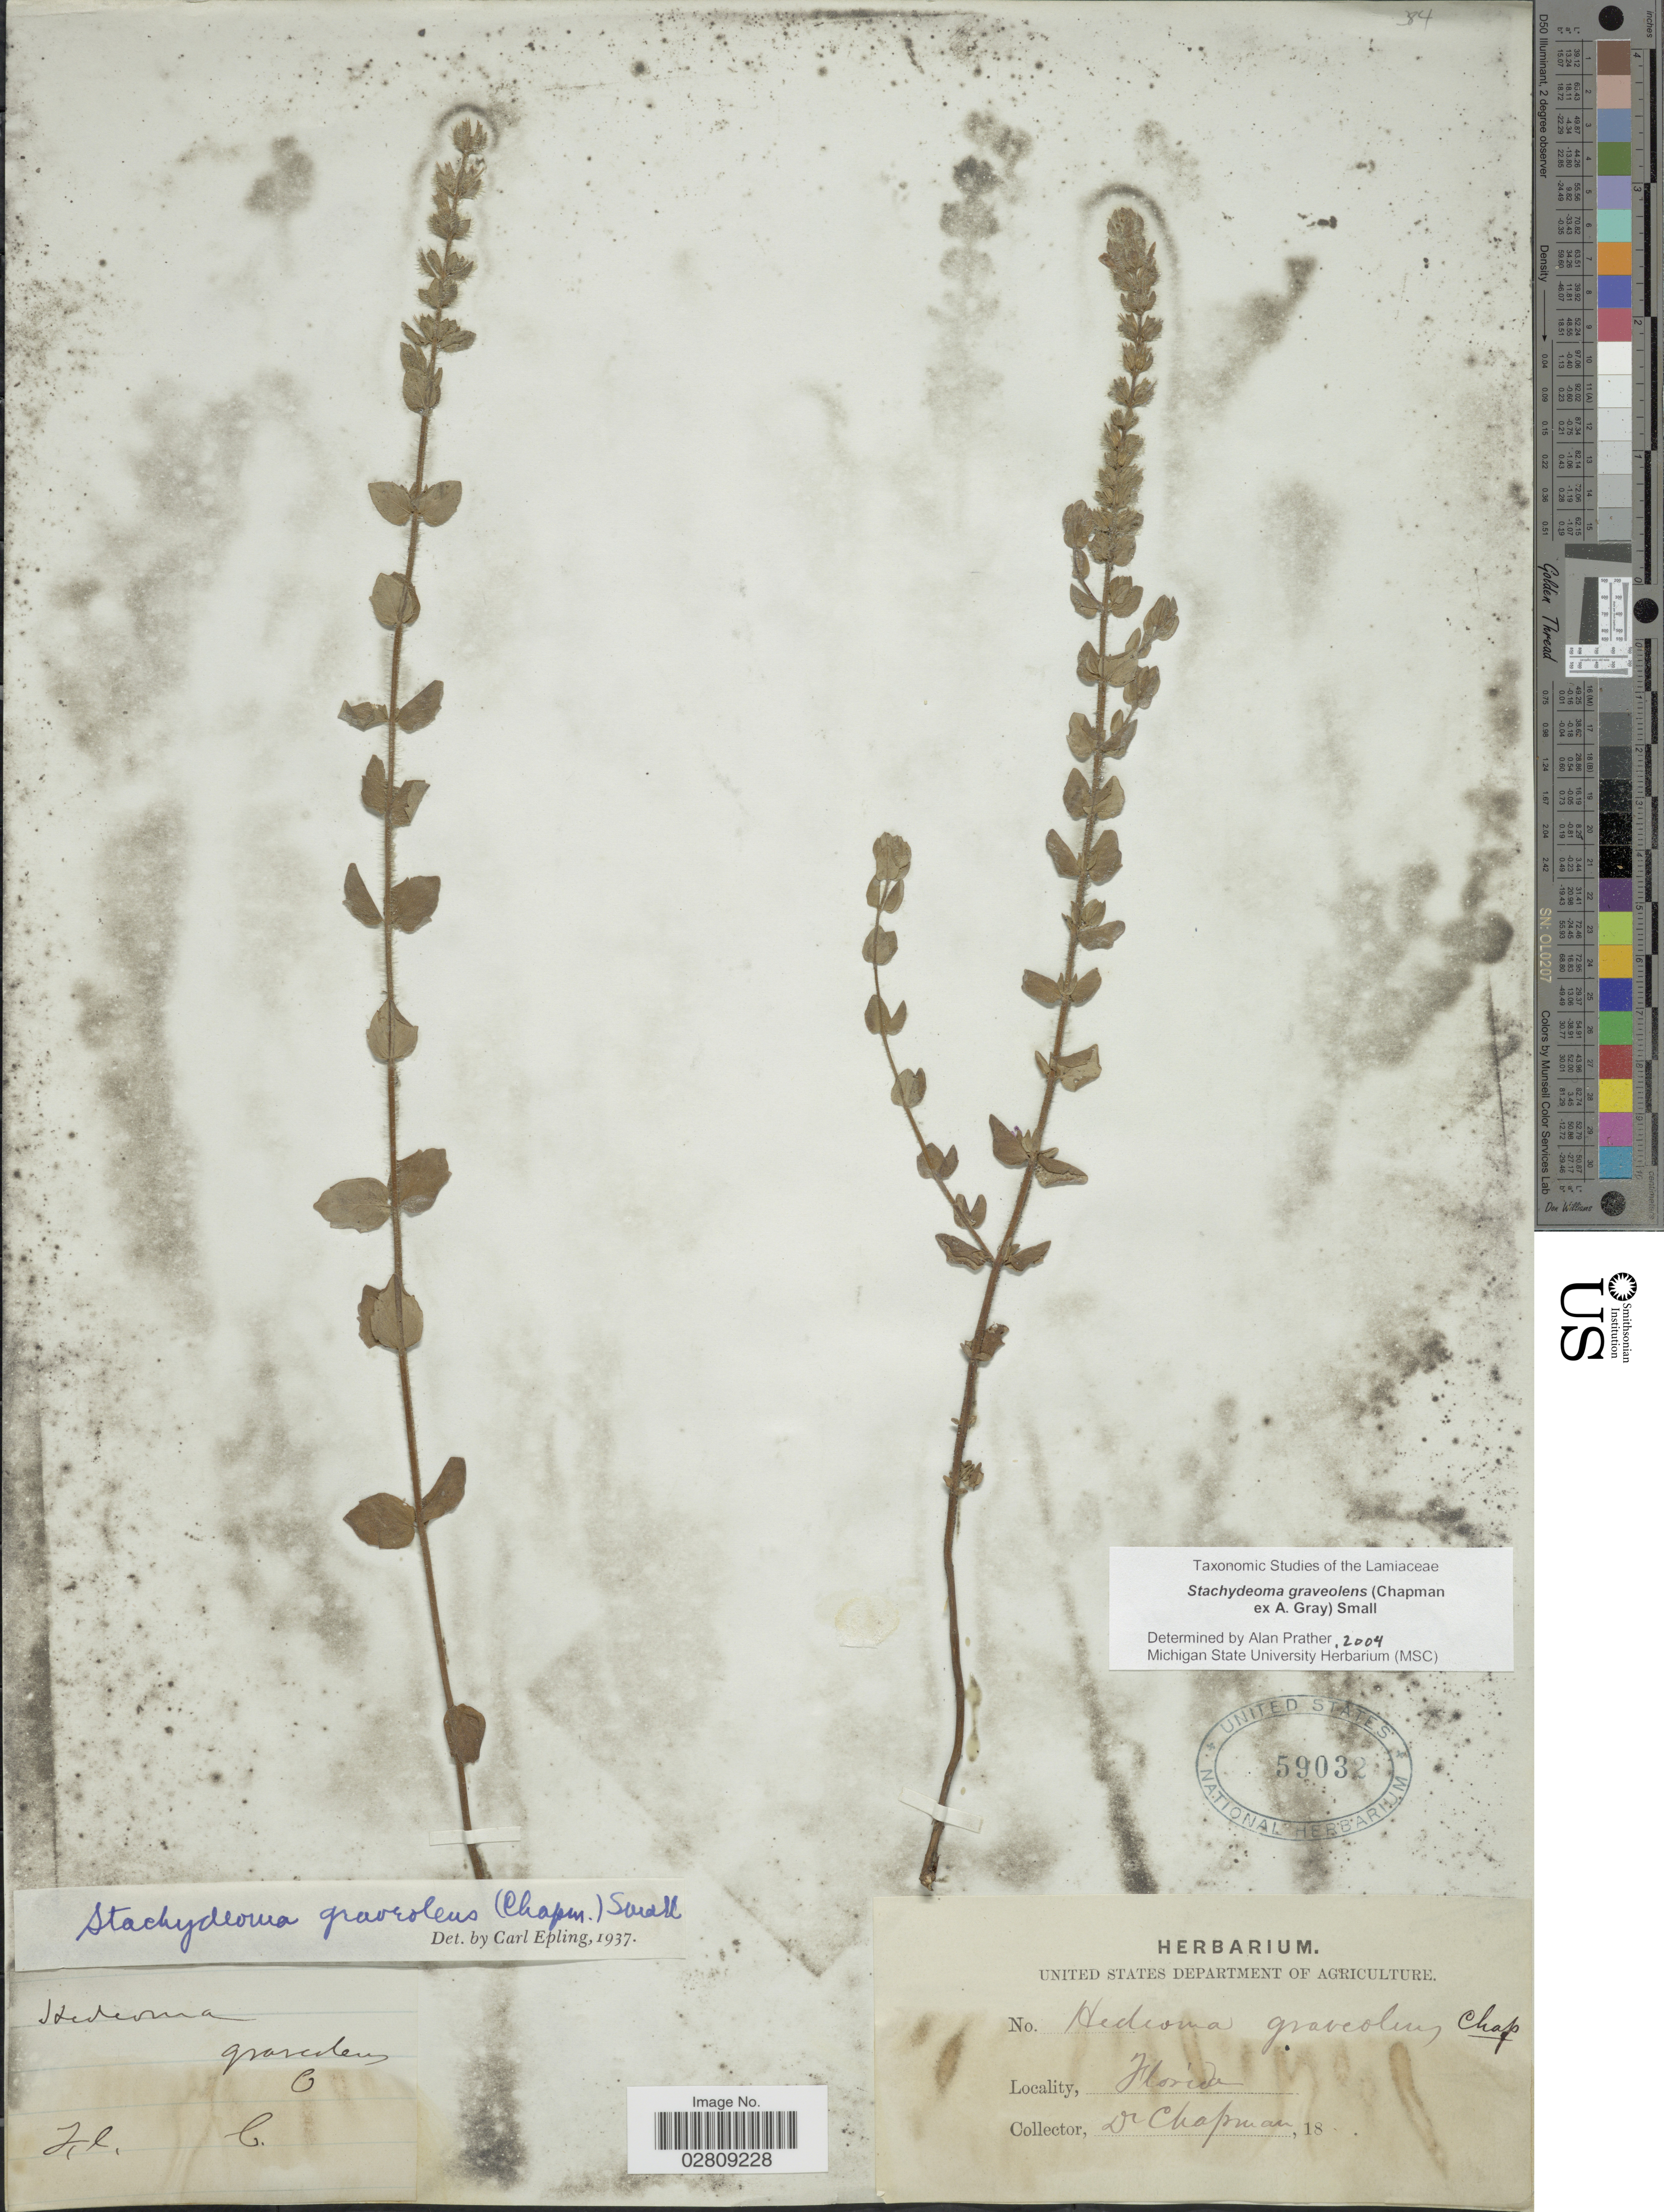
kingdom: Plantae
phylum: Tracheophyta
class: Magnoliopsida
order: Lamiales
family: Lamiaceae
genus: Stachydeoma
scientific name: Stachydeoma graveolens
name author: (Chapm. ex A. Gray) Small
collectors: A. Chapman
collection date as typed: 18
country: United States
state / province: Florida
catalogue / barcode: US 59032